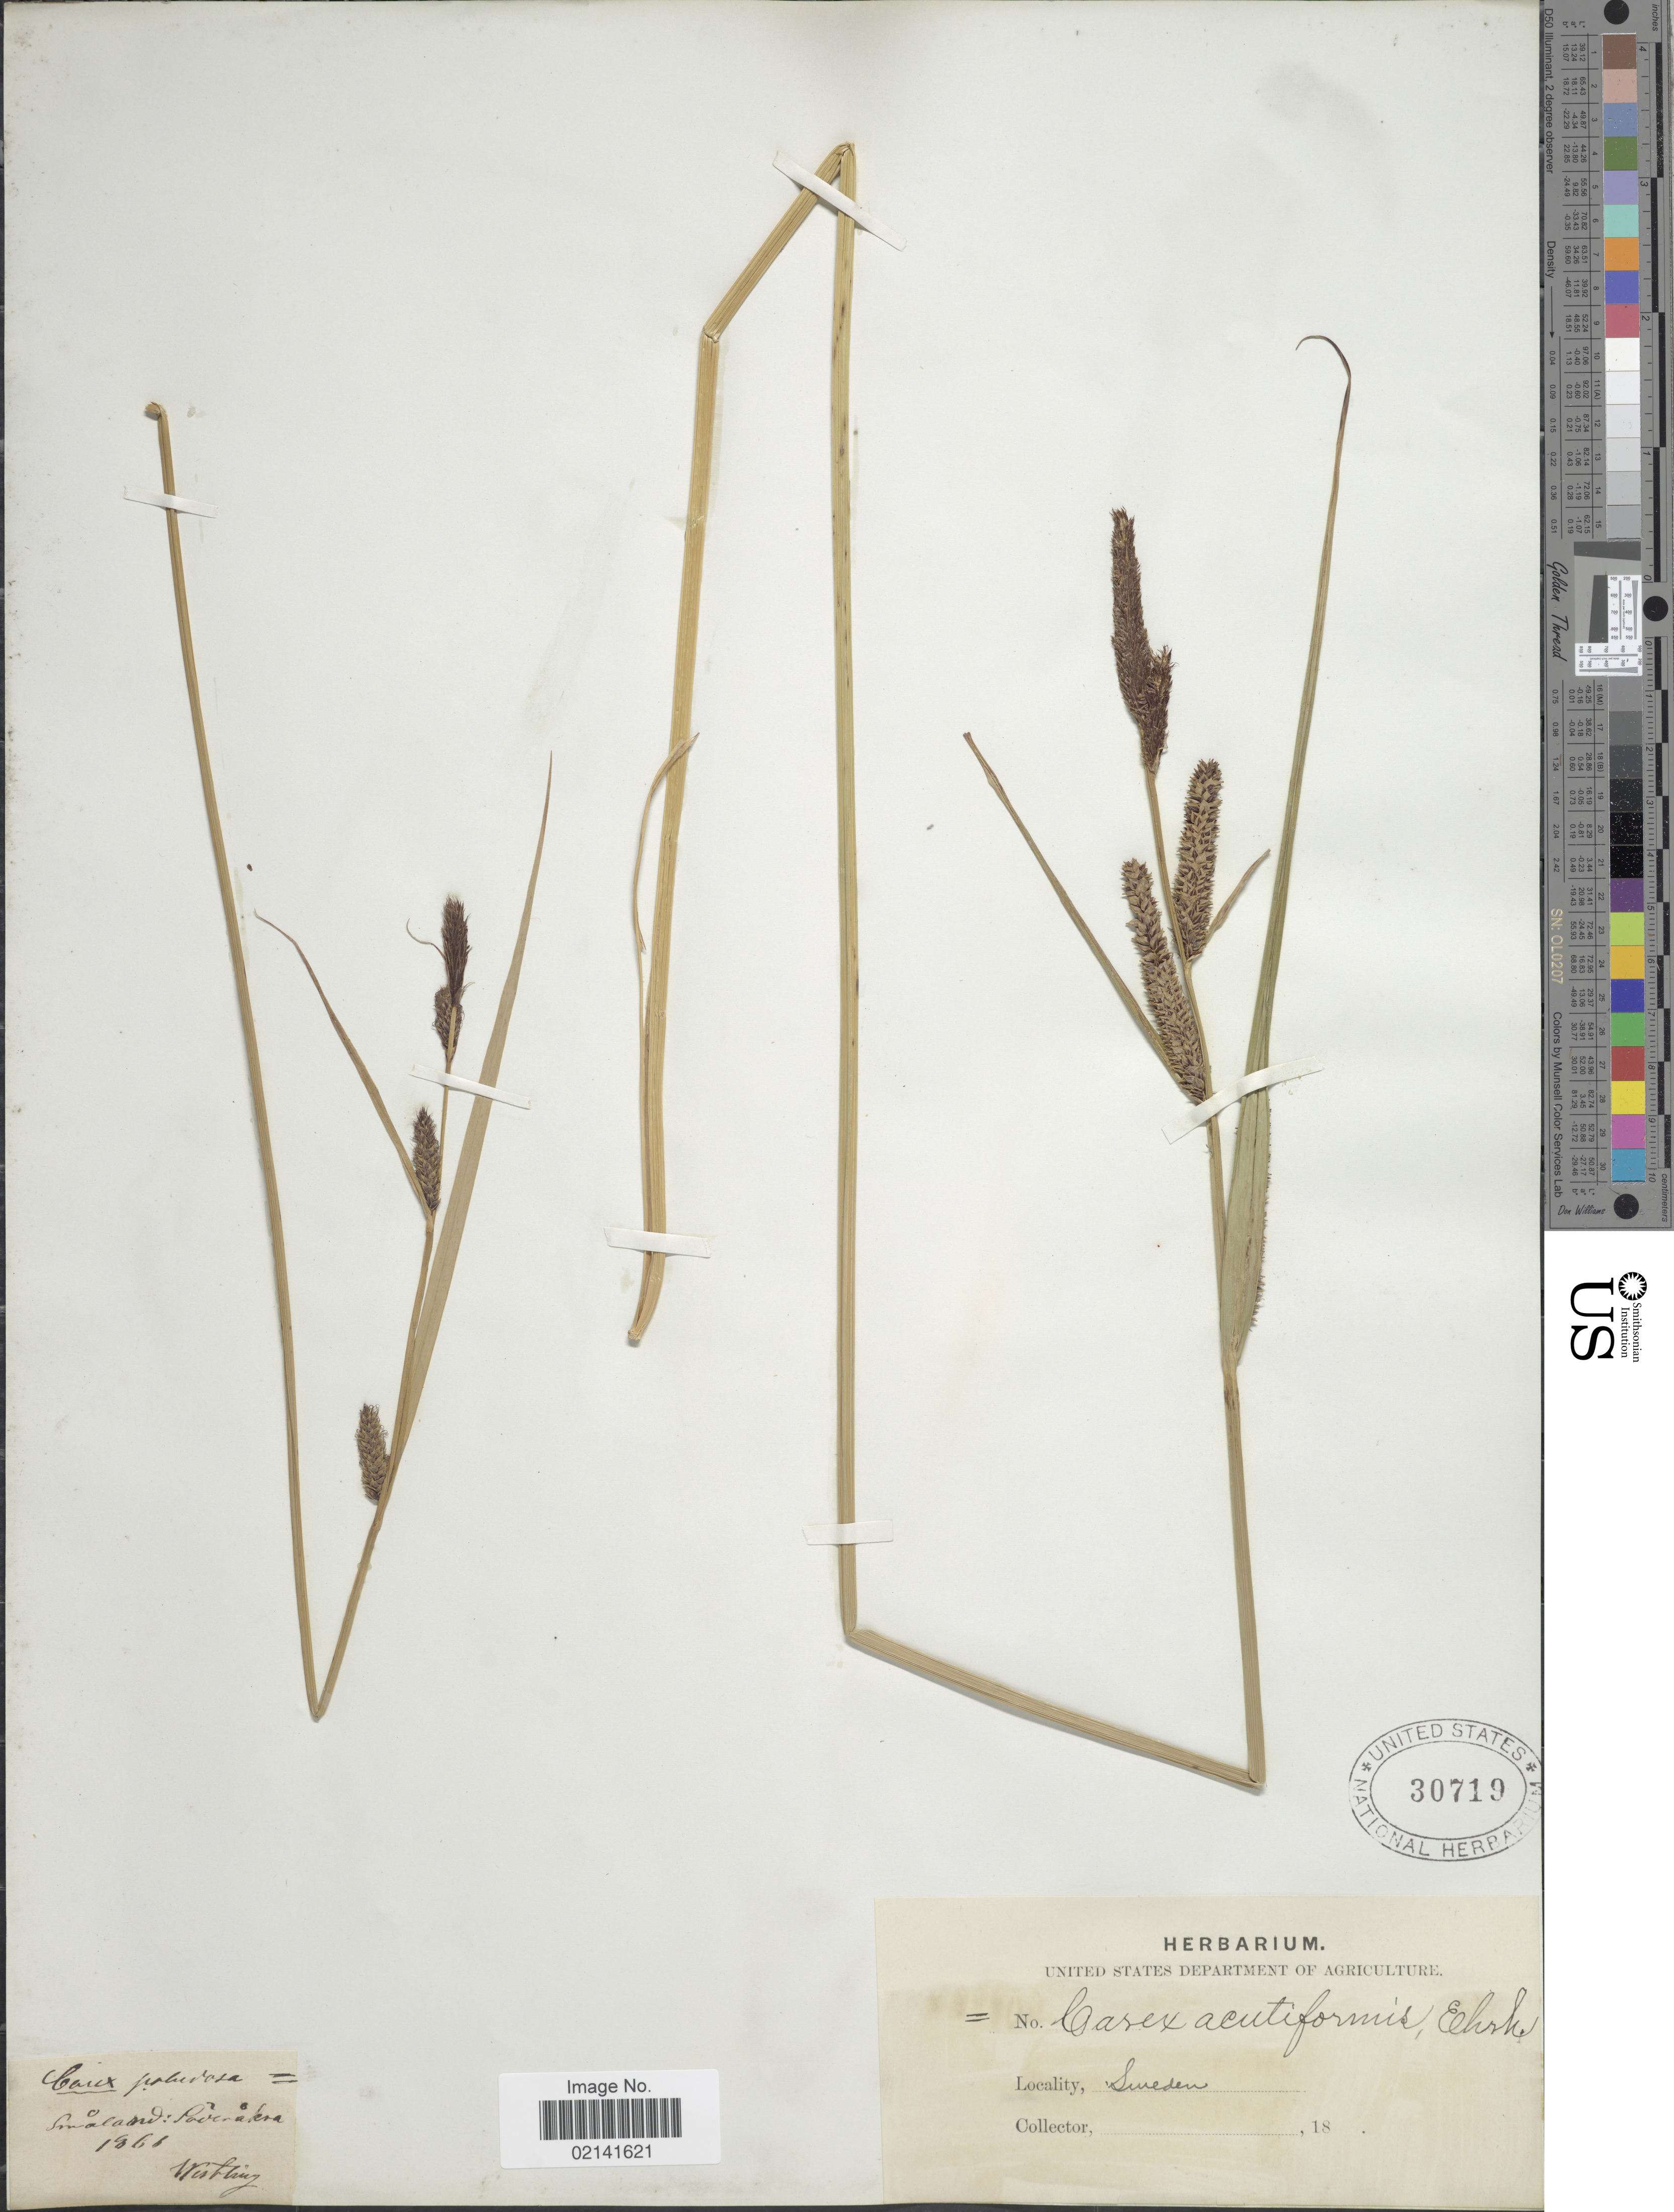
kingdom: Plantae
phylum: Tracheophyta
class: Liliopsida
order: Poales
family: Cyperaceae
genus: Carex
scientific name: Carex acutiformis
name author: Ehrh.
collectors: R. Westling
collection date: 1868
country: Sweden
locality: Småland: Parrakra [interpreted]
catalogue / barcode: US 30719